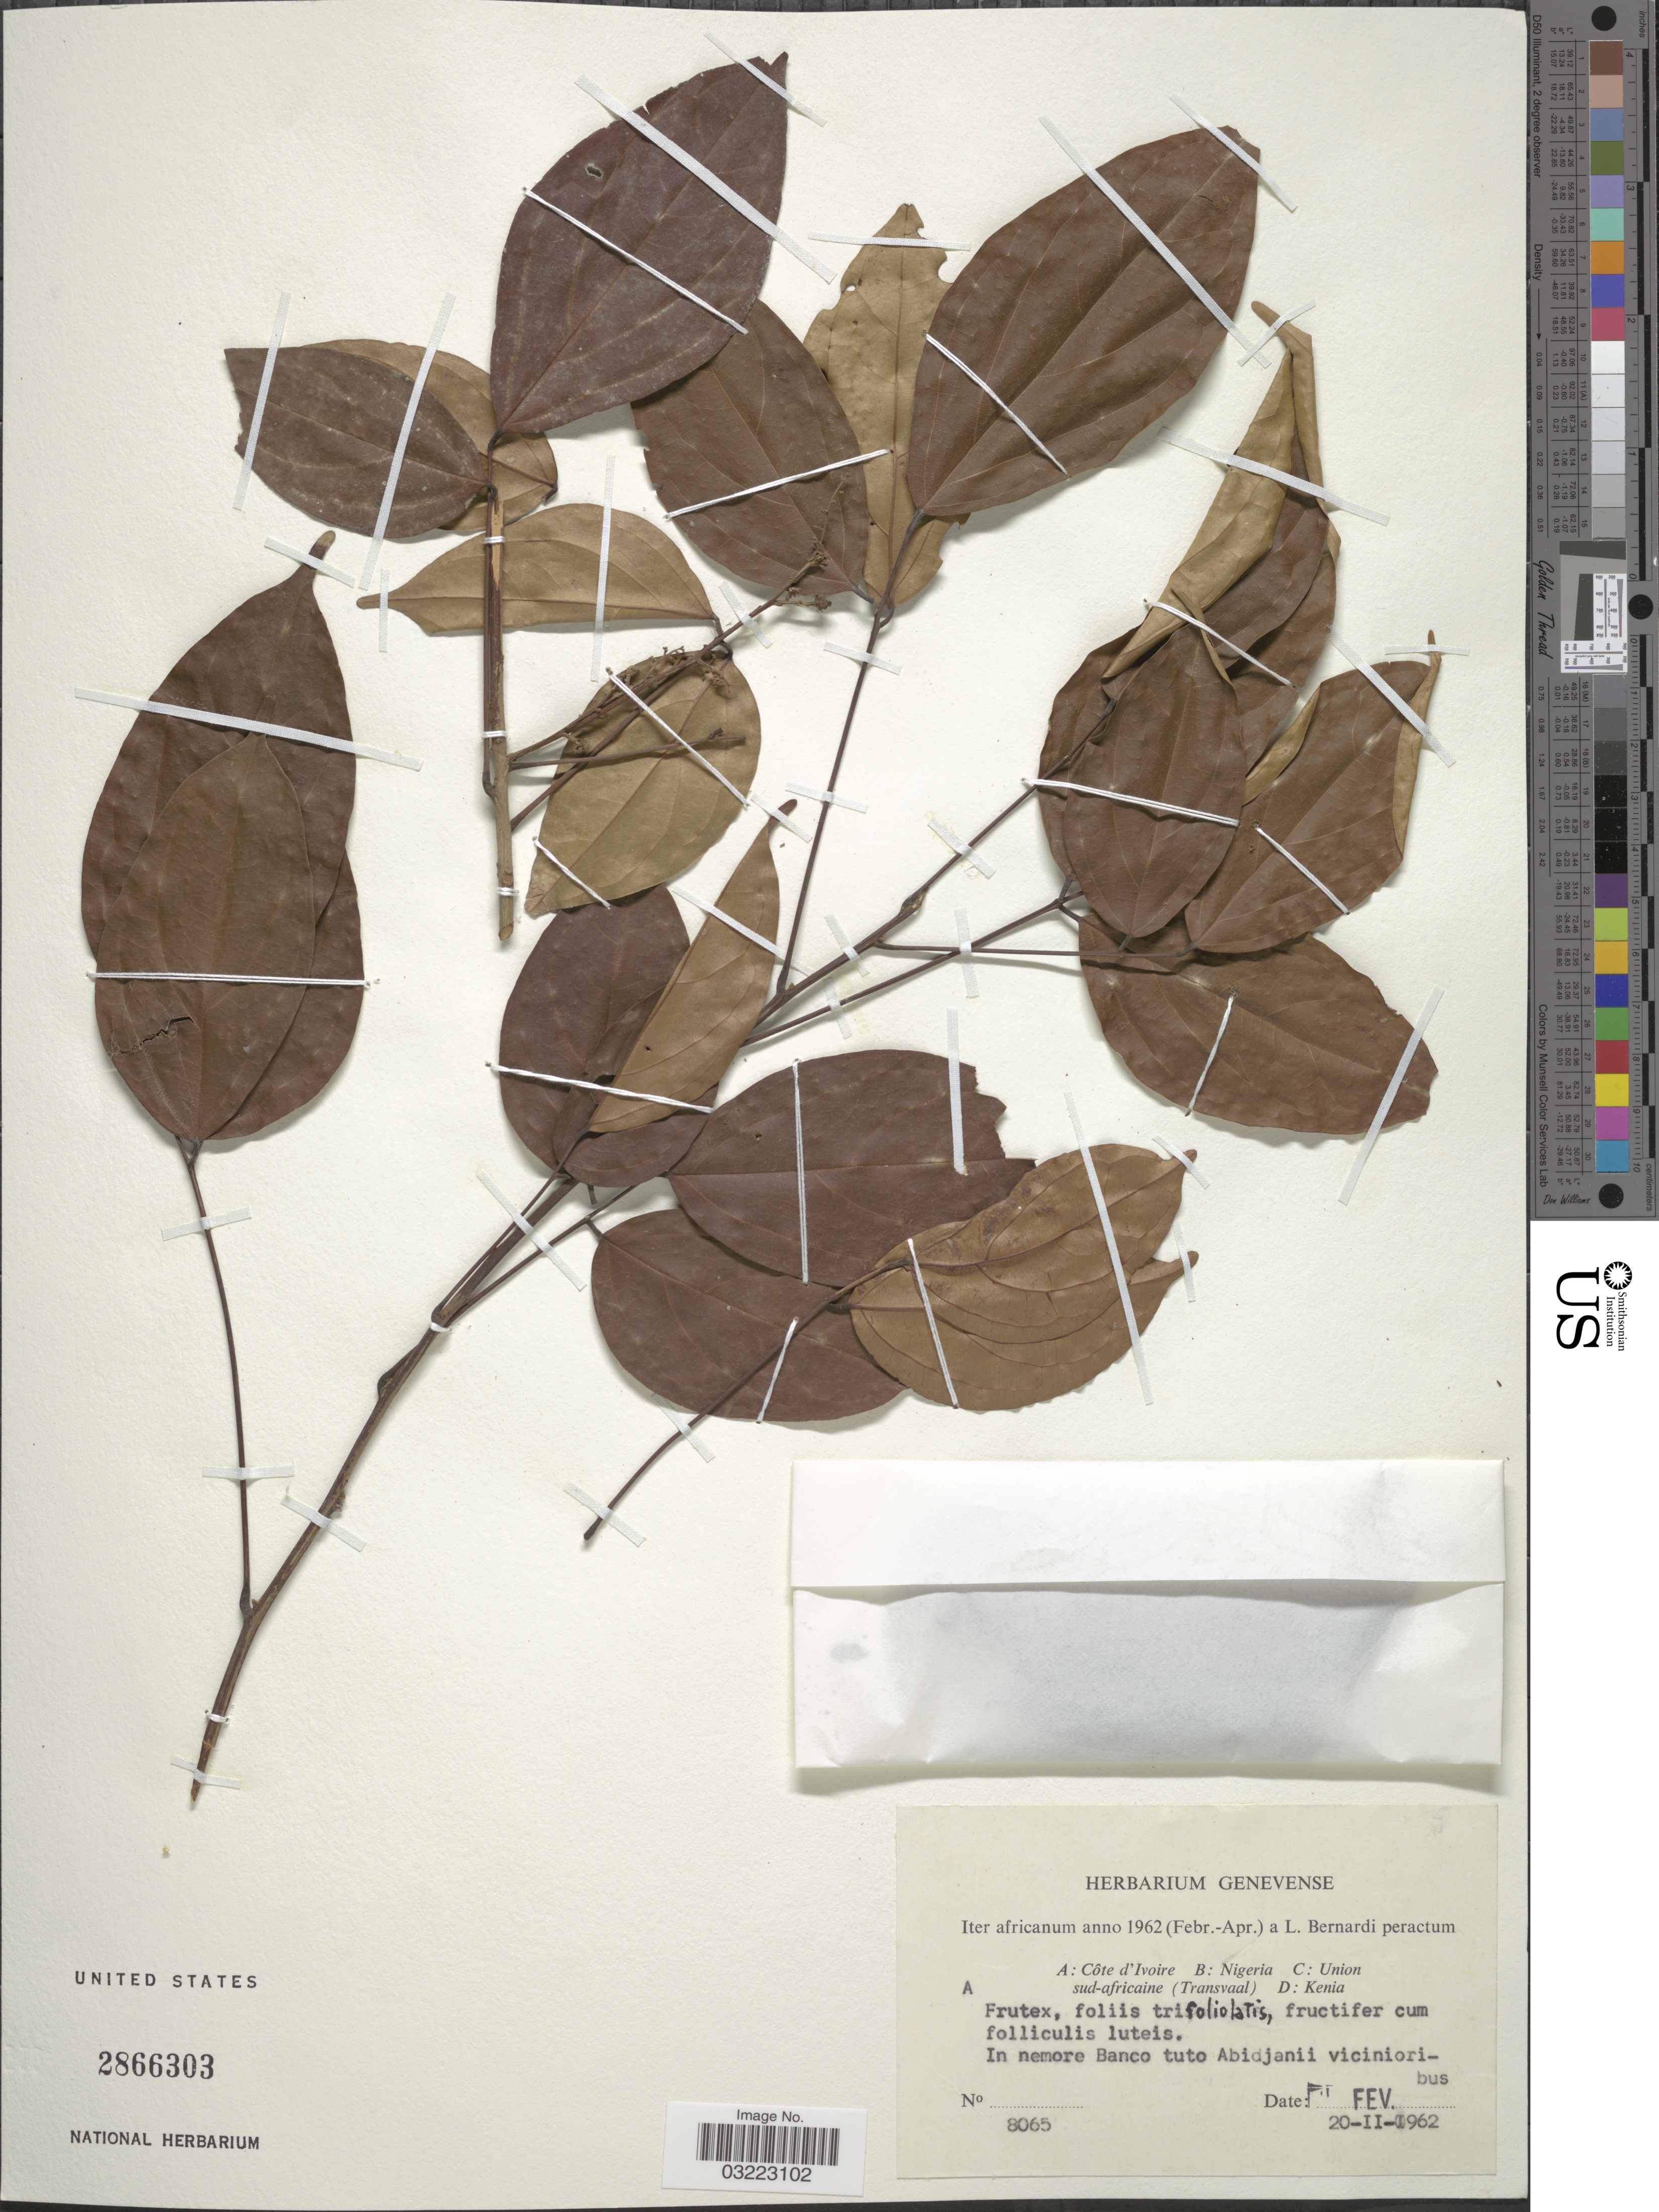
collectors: L. Bernardi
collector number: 8065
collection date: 1962-02-20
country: Ivory Coast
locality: Côte d'Ivoire. In nemore Banco tuto Abidjanii vicinioribus.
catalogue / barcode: US 2866303